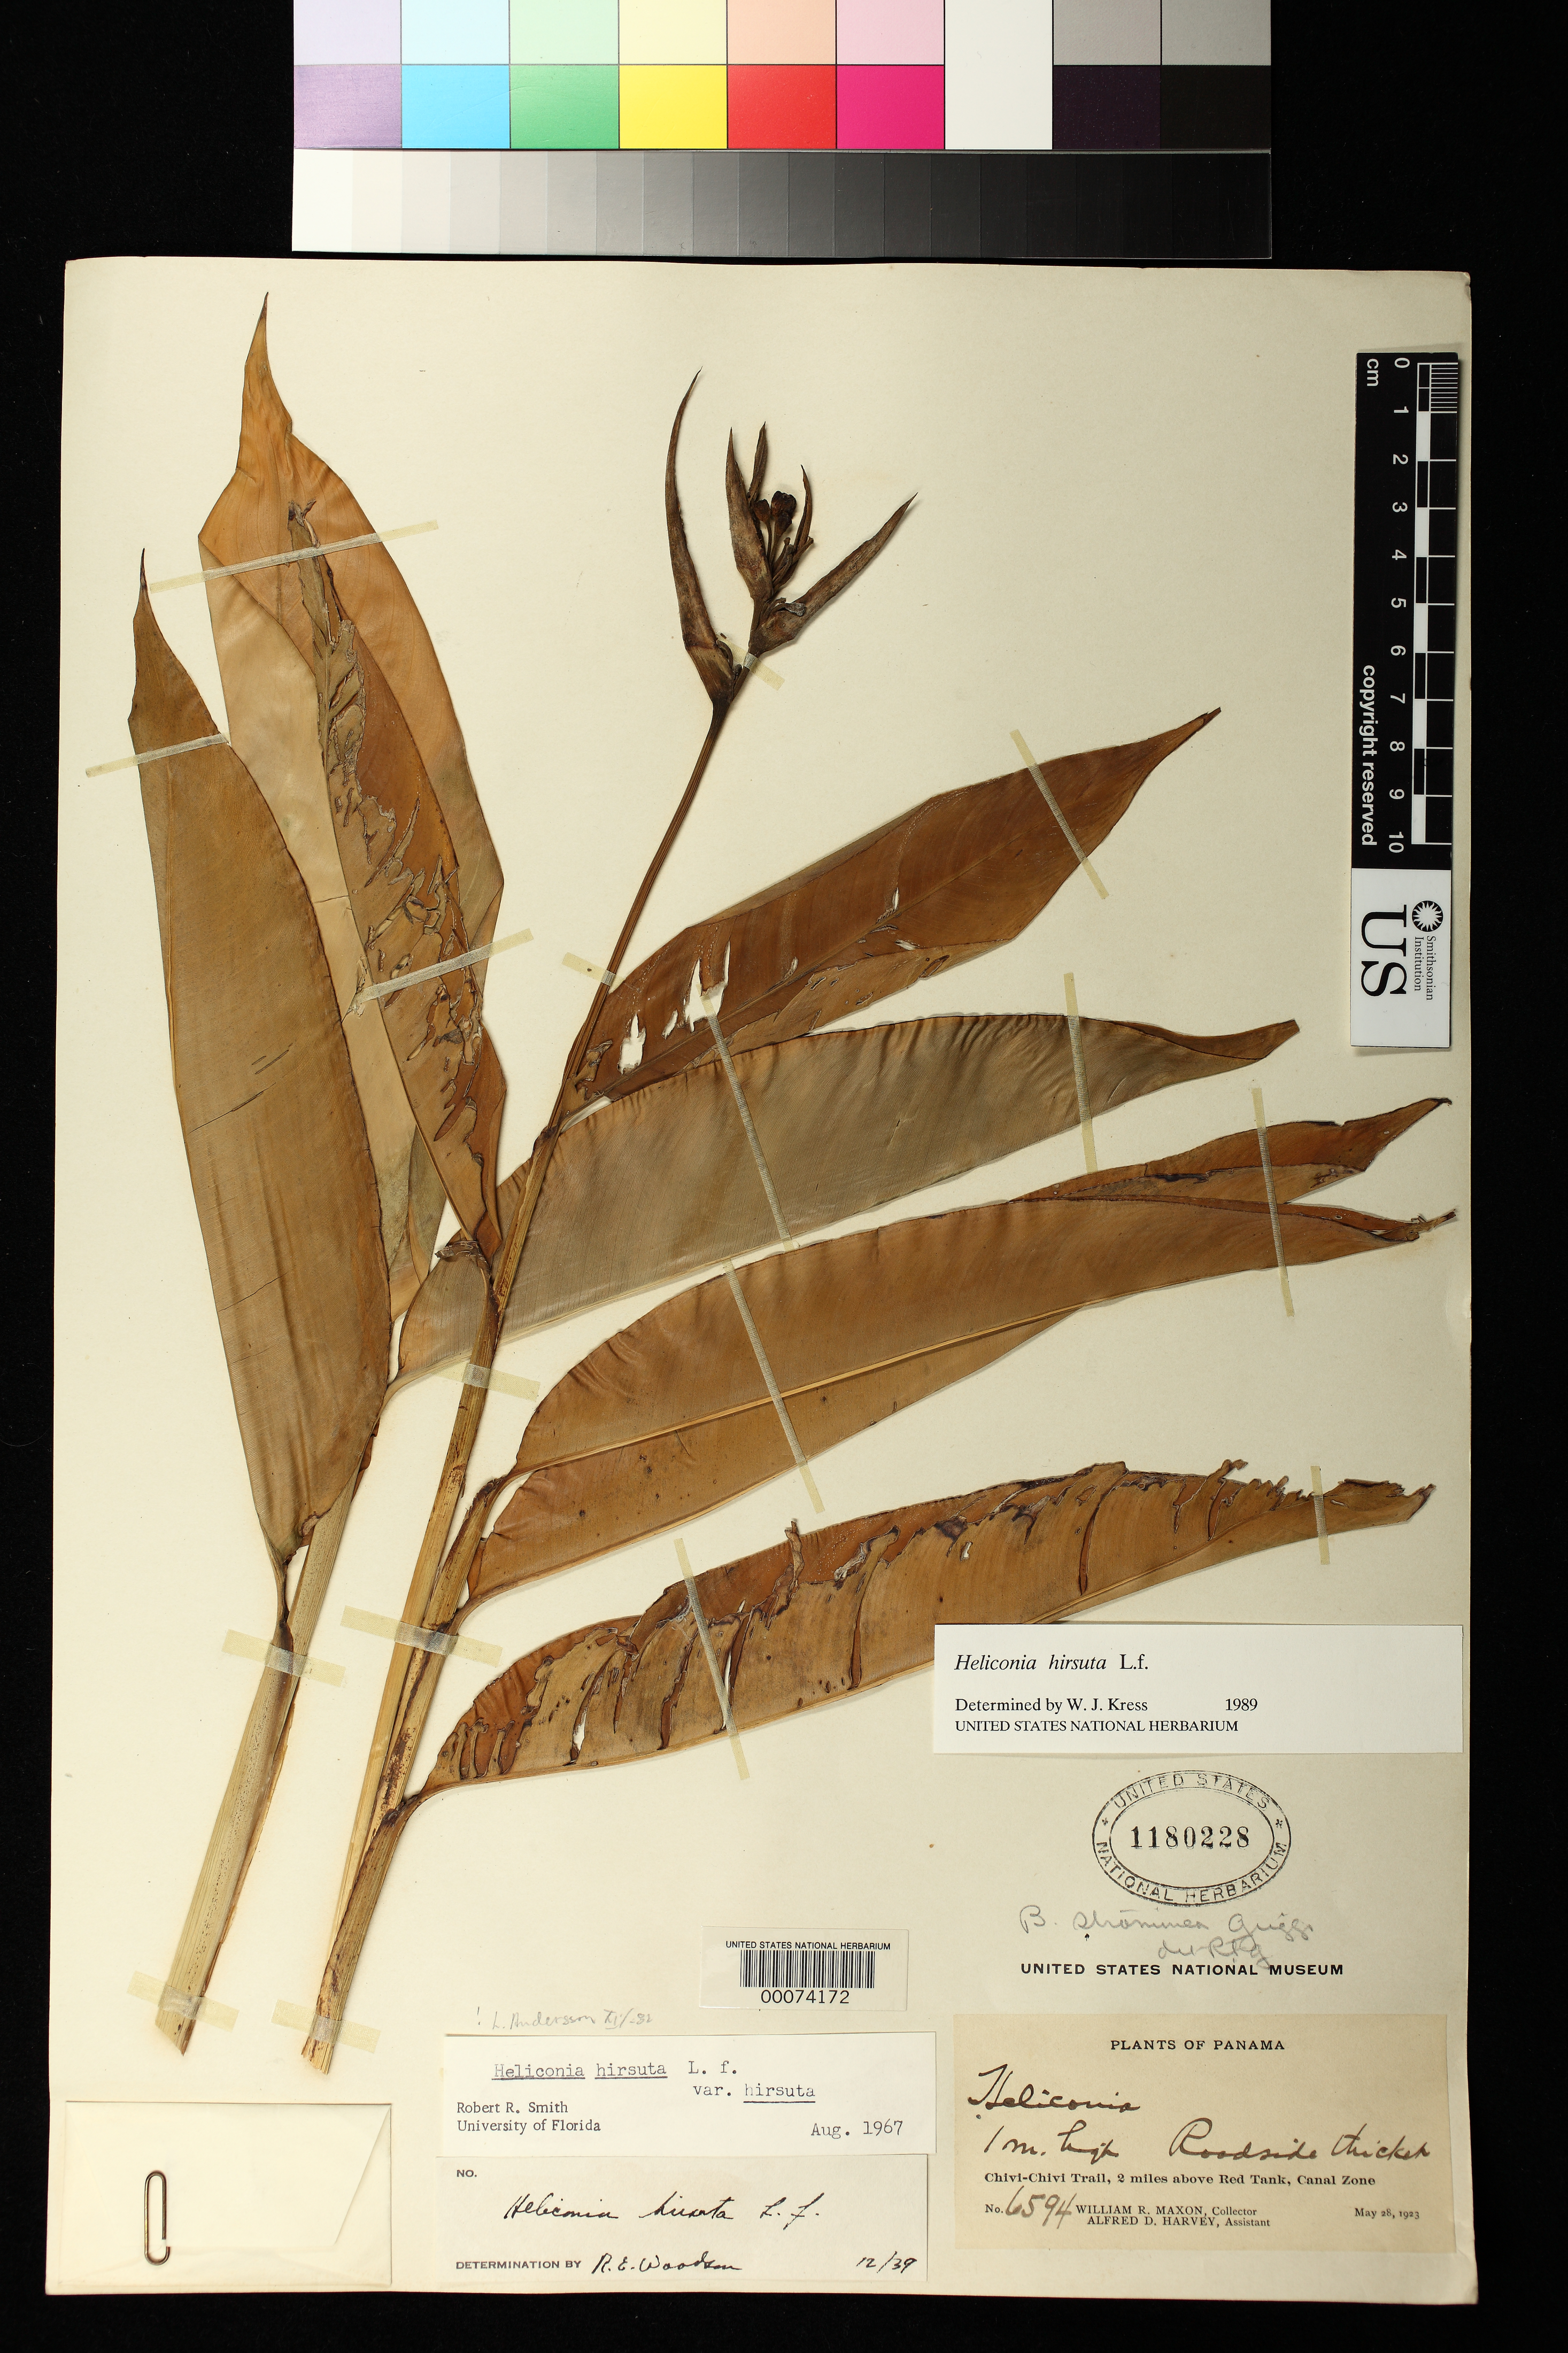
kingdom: Plantae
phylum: Tracheophyta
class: Liliopsida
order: Zingiberales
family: Heliconiaceae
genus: Heliconia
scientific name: Heliconia hirsuta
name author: L. f.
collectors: W. R. Maxon & A. D. Harvey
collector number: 6594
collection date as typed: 28 May 1923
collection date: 1923-05-28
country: Panama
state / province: Panamá Oeste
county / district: Canal Zone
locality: Chivi-Chivi Trail, 2 miles above Red Tank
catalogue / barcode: US 1180228